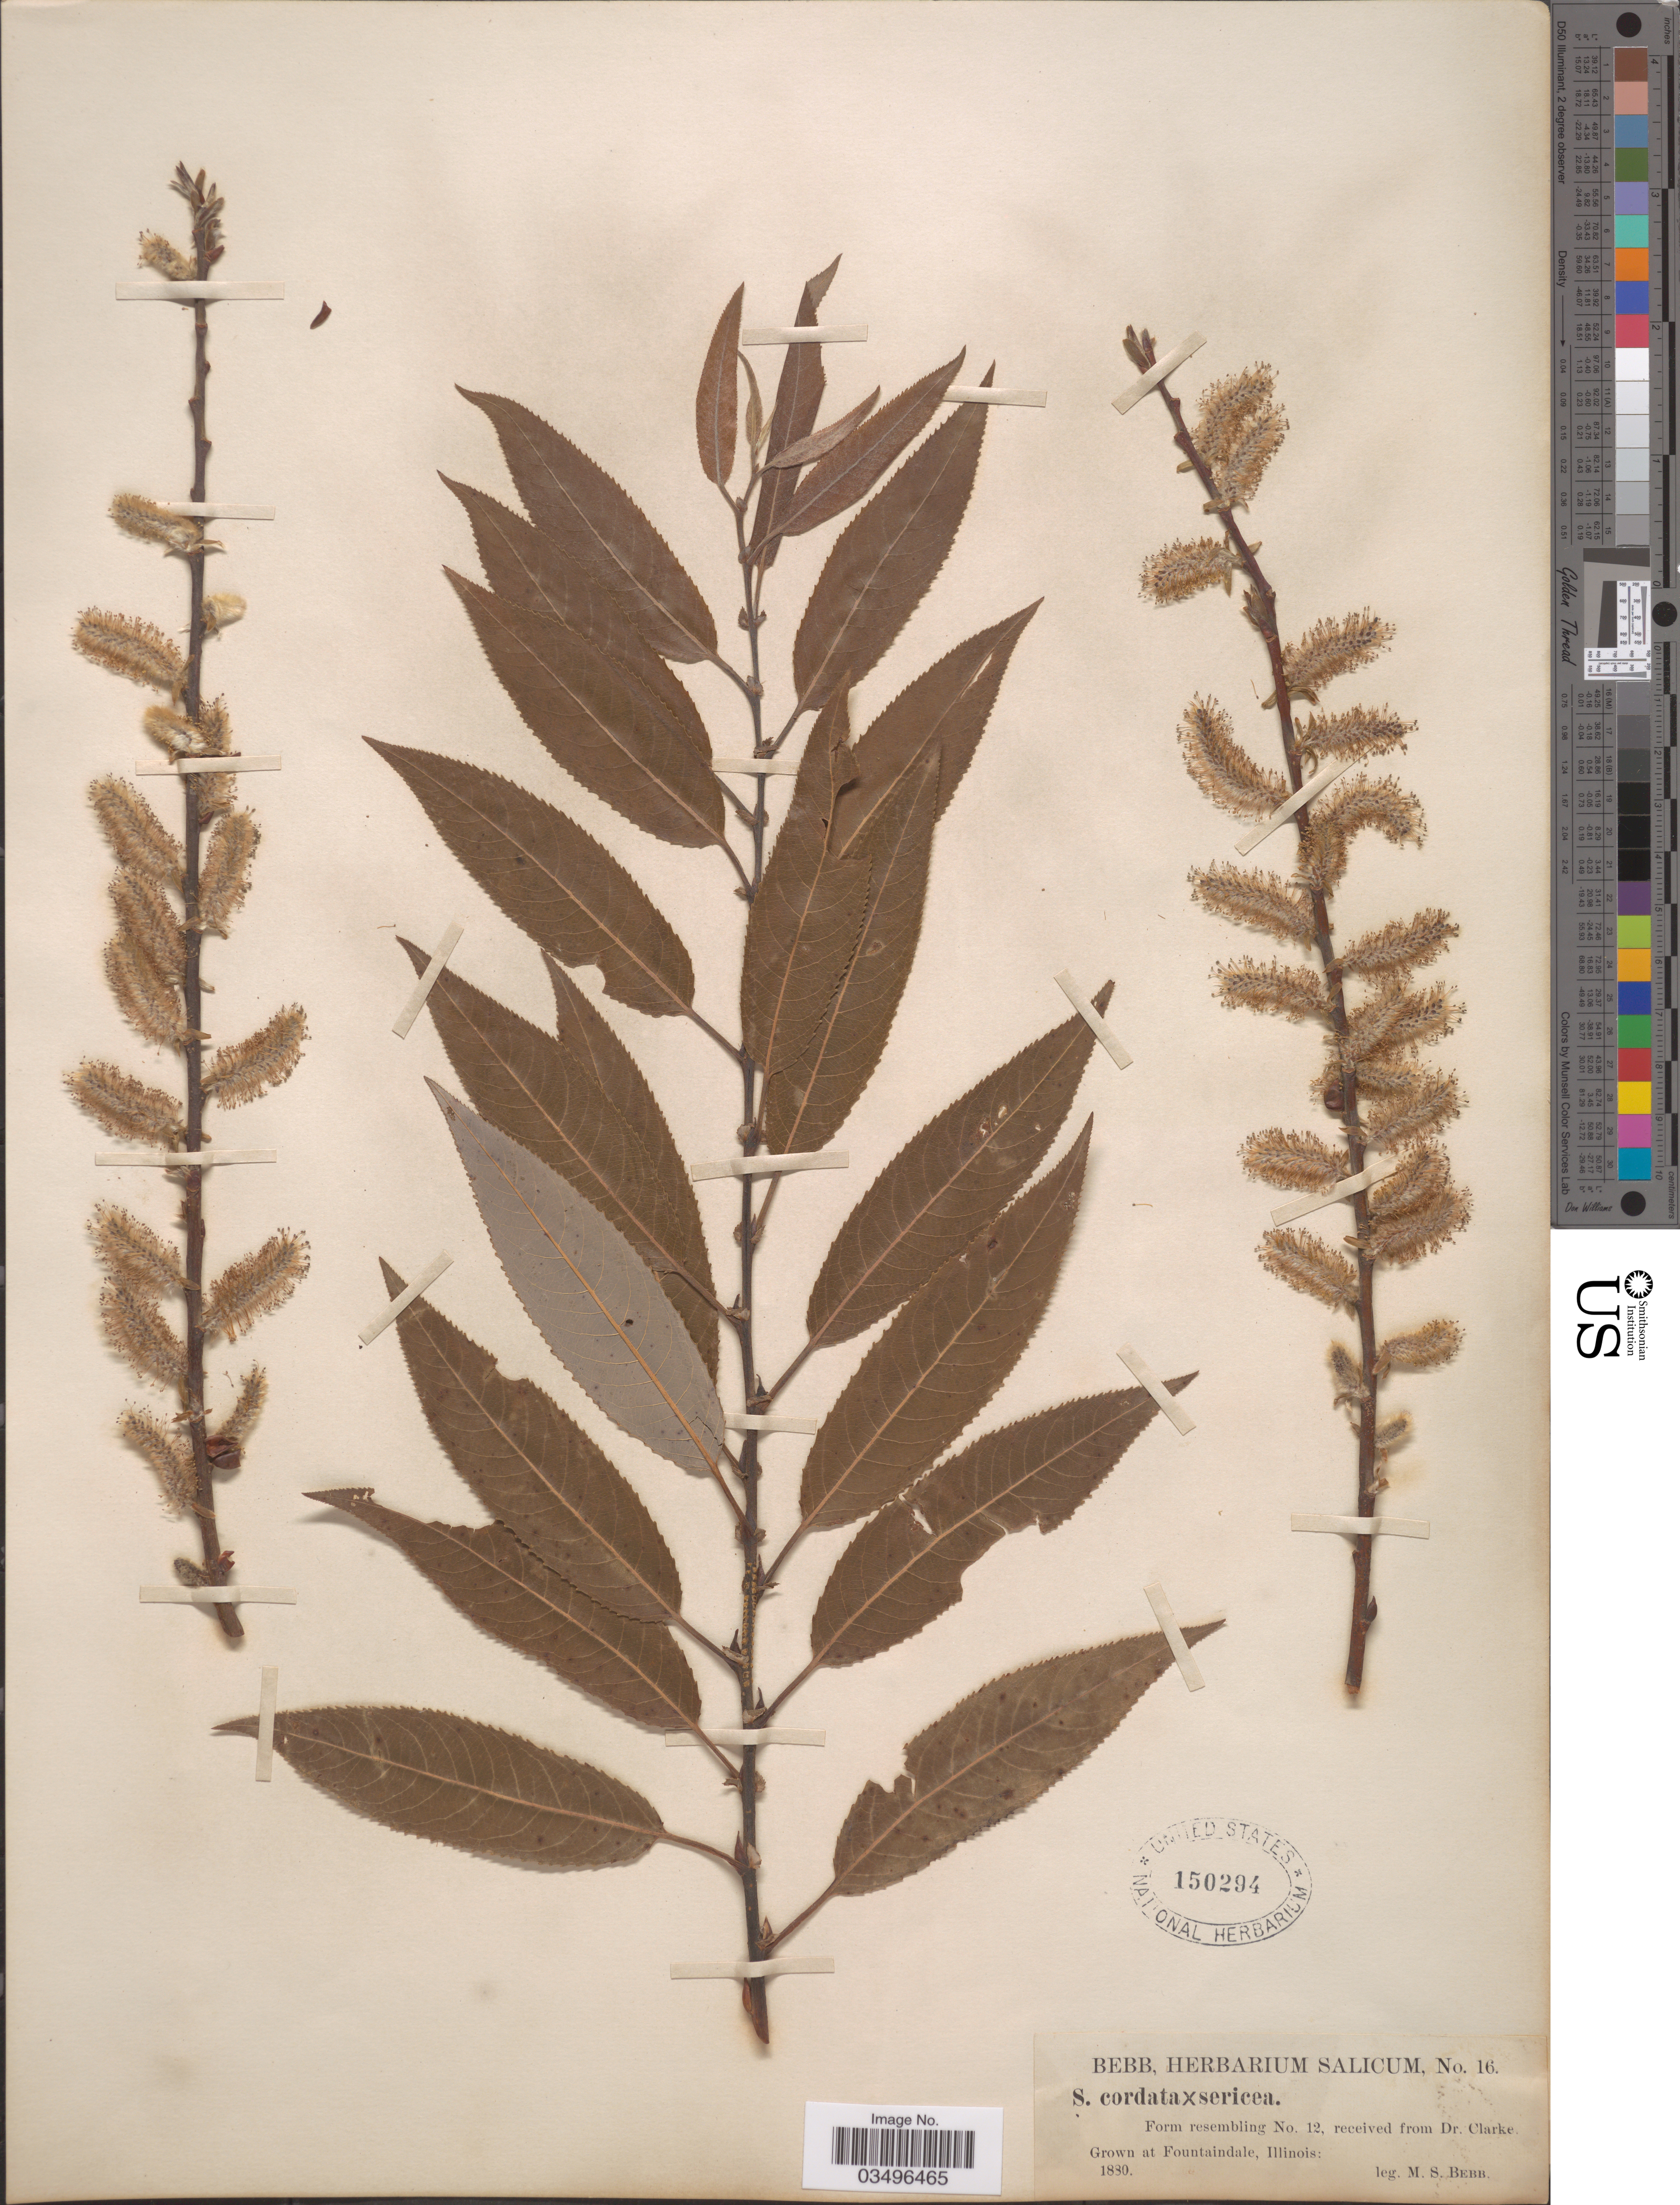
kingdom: Plantae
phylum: Tracheophyta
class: Magnoliopsida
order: Malpighiales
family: Salicaceae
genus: Salix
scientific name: Salix cordata x S. sericea Marshall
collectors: M. Bebb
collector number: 16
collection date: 1880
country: United States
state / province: Illinois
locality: Grown at Fountaindale.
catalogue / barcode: US 150294